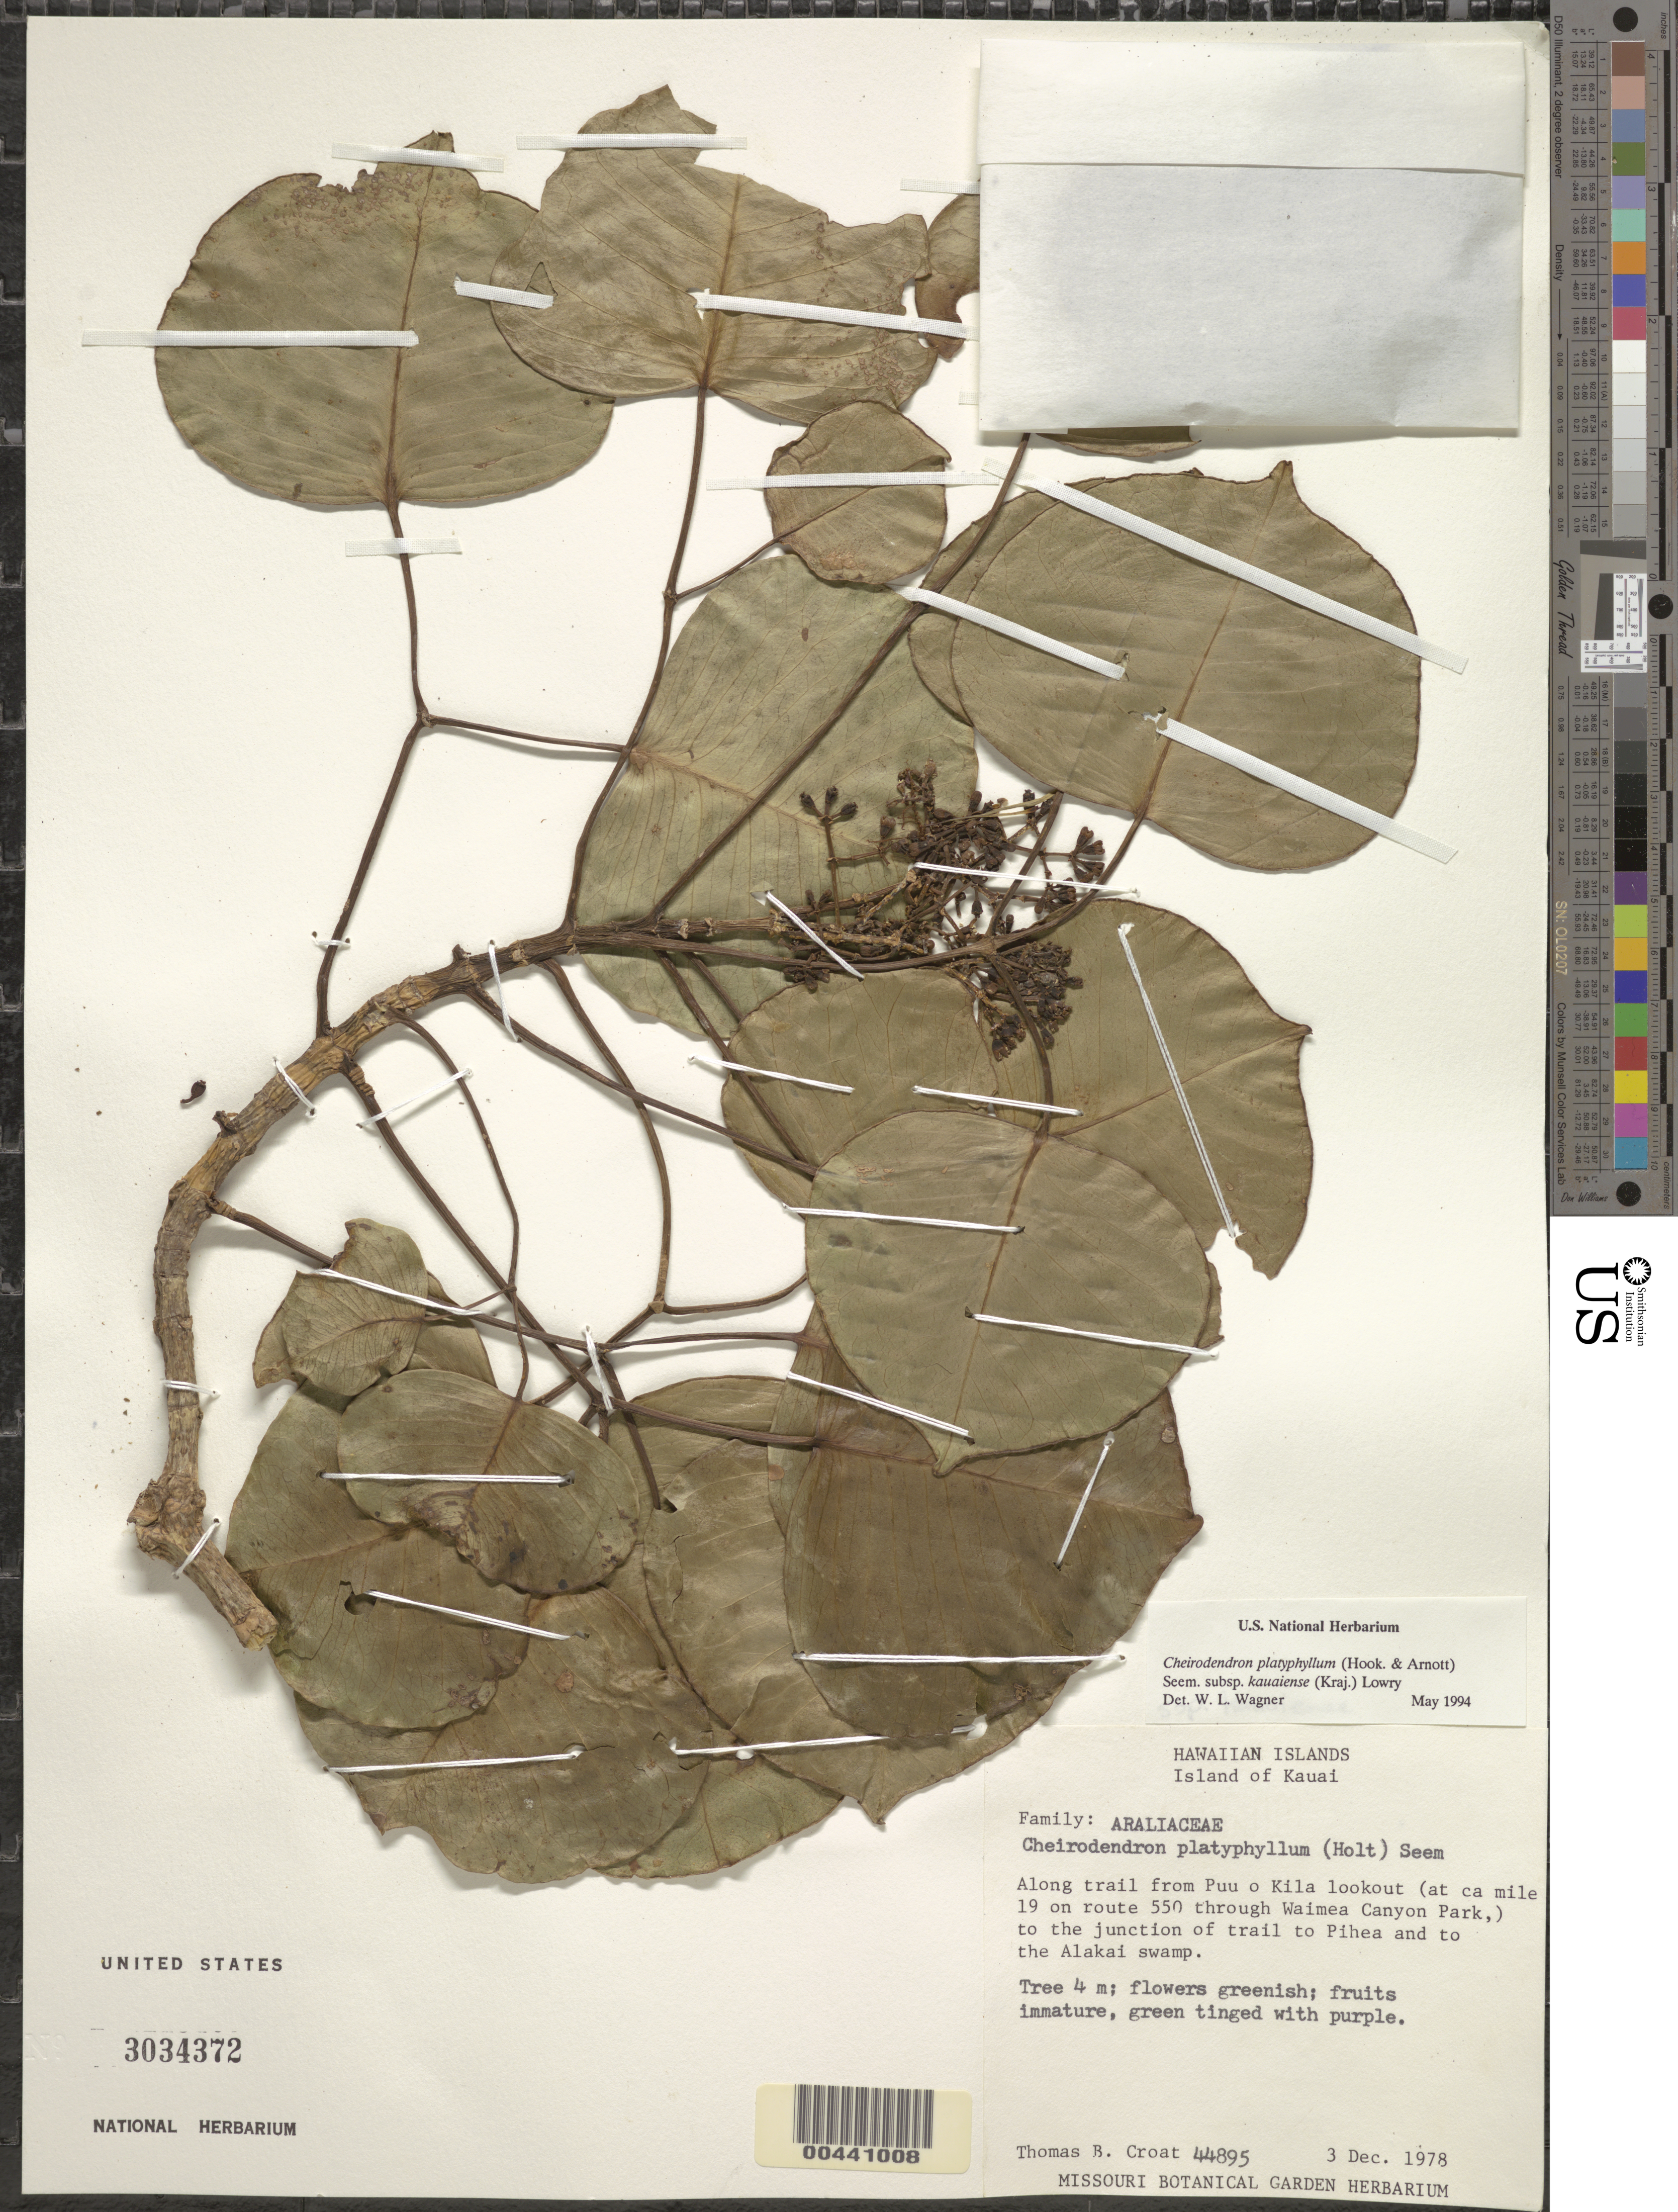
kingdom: Plantae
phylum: Tracheophyta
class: Magnoliopsida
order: Apiales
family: Araliaceae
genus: Cheirodendron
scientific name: Cheirodendron platyphyllum subsp. kauaiense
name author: (Krajina) Lowry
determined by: Wagner, W. L., (BOT), Smithsonian Institution - National Museum of Natural History (UNITED STATES)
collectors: T. B. Croat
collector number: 44895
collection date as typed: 3 Dec 1978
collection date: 1978-12-03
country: United States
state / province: Hawaii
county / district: Kauai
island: Kaua'i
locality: Along trail from Puu o Kila Lookout (at ca mile 19 on route 550 through Waimea Canyon Park,) to the junction of trail to ...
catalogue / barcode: US 3034372